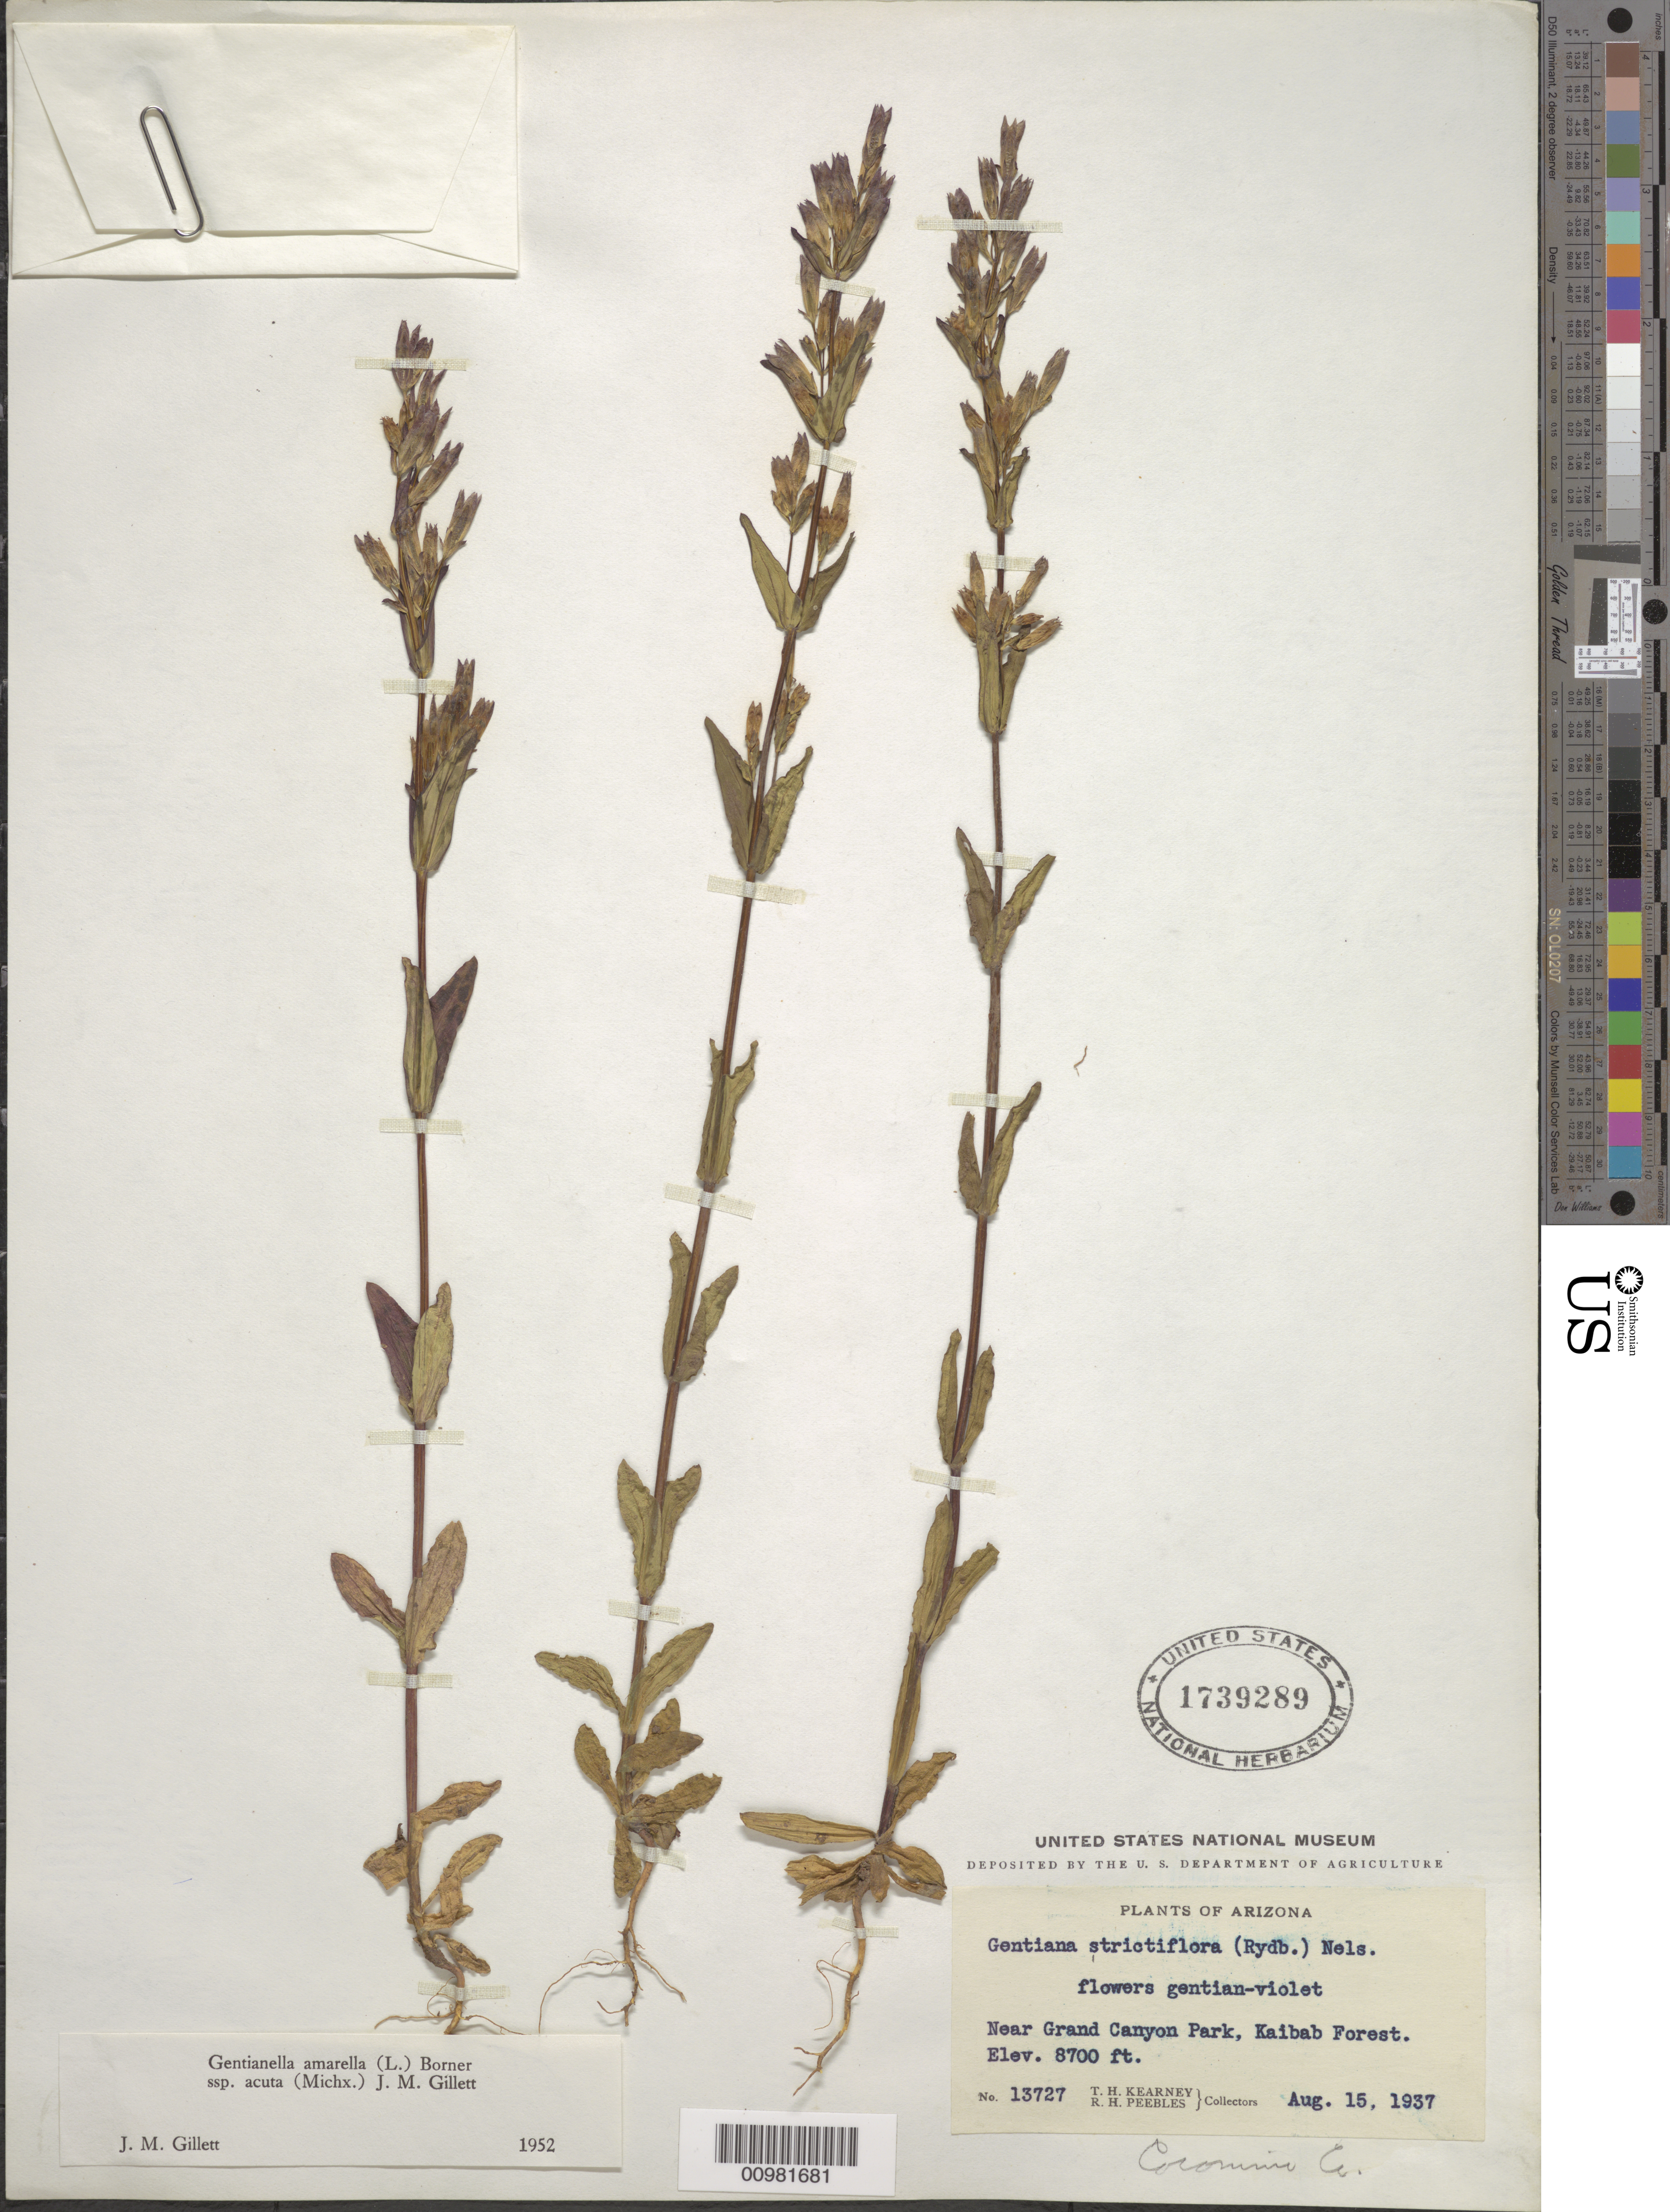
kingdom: Plantae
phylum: Tracheophyta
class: Magnoliopsida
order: Gentianales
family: Gentianaceae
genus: Gentianella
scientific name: Gentianella amarella subsp. acuta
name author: (Michx.) J.M. Gillett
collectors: T. H. Kearney & R. H. Peebles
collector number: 13727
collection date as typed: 15 Aug 1937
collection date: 1937-08-15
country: United States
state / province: Arizona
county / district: Coconino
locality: Near Grand Canyon Park, Kaibab Forest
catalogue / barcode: US 1739289